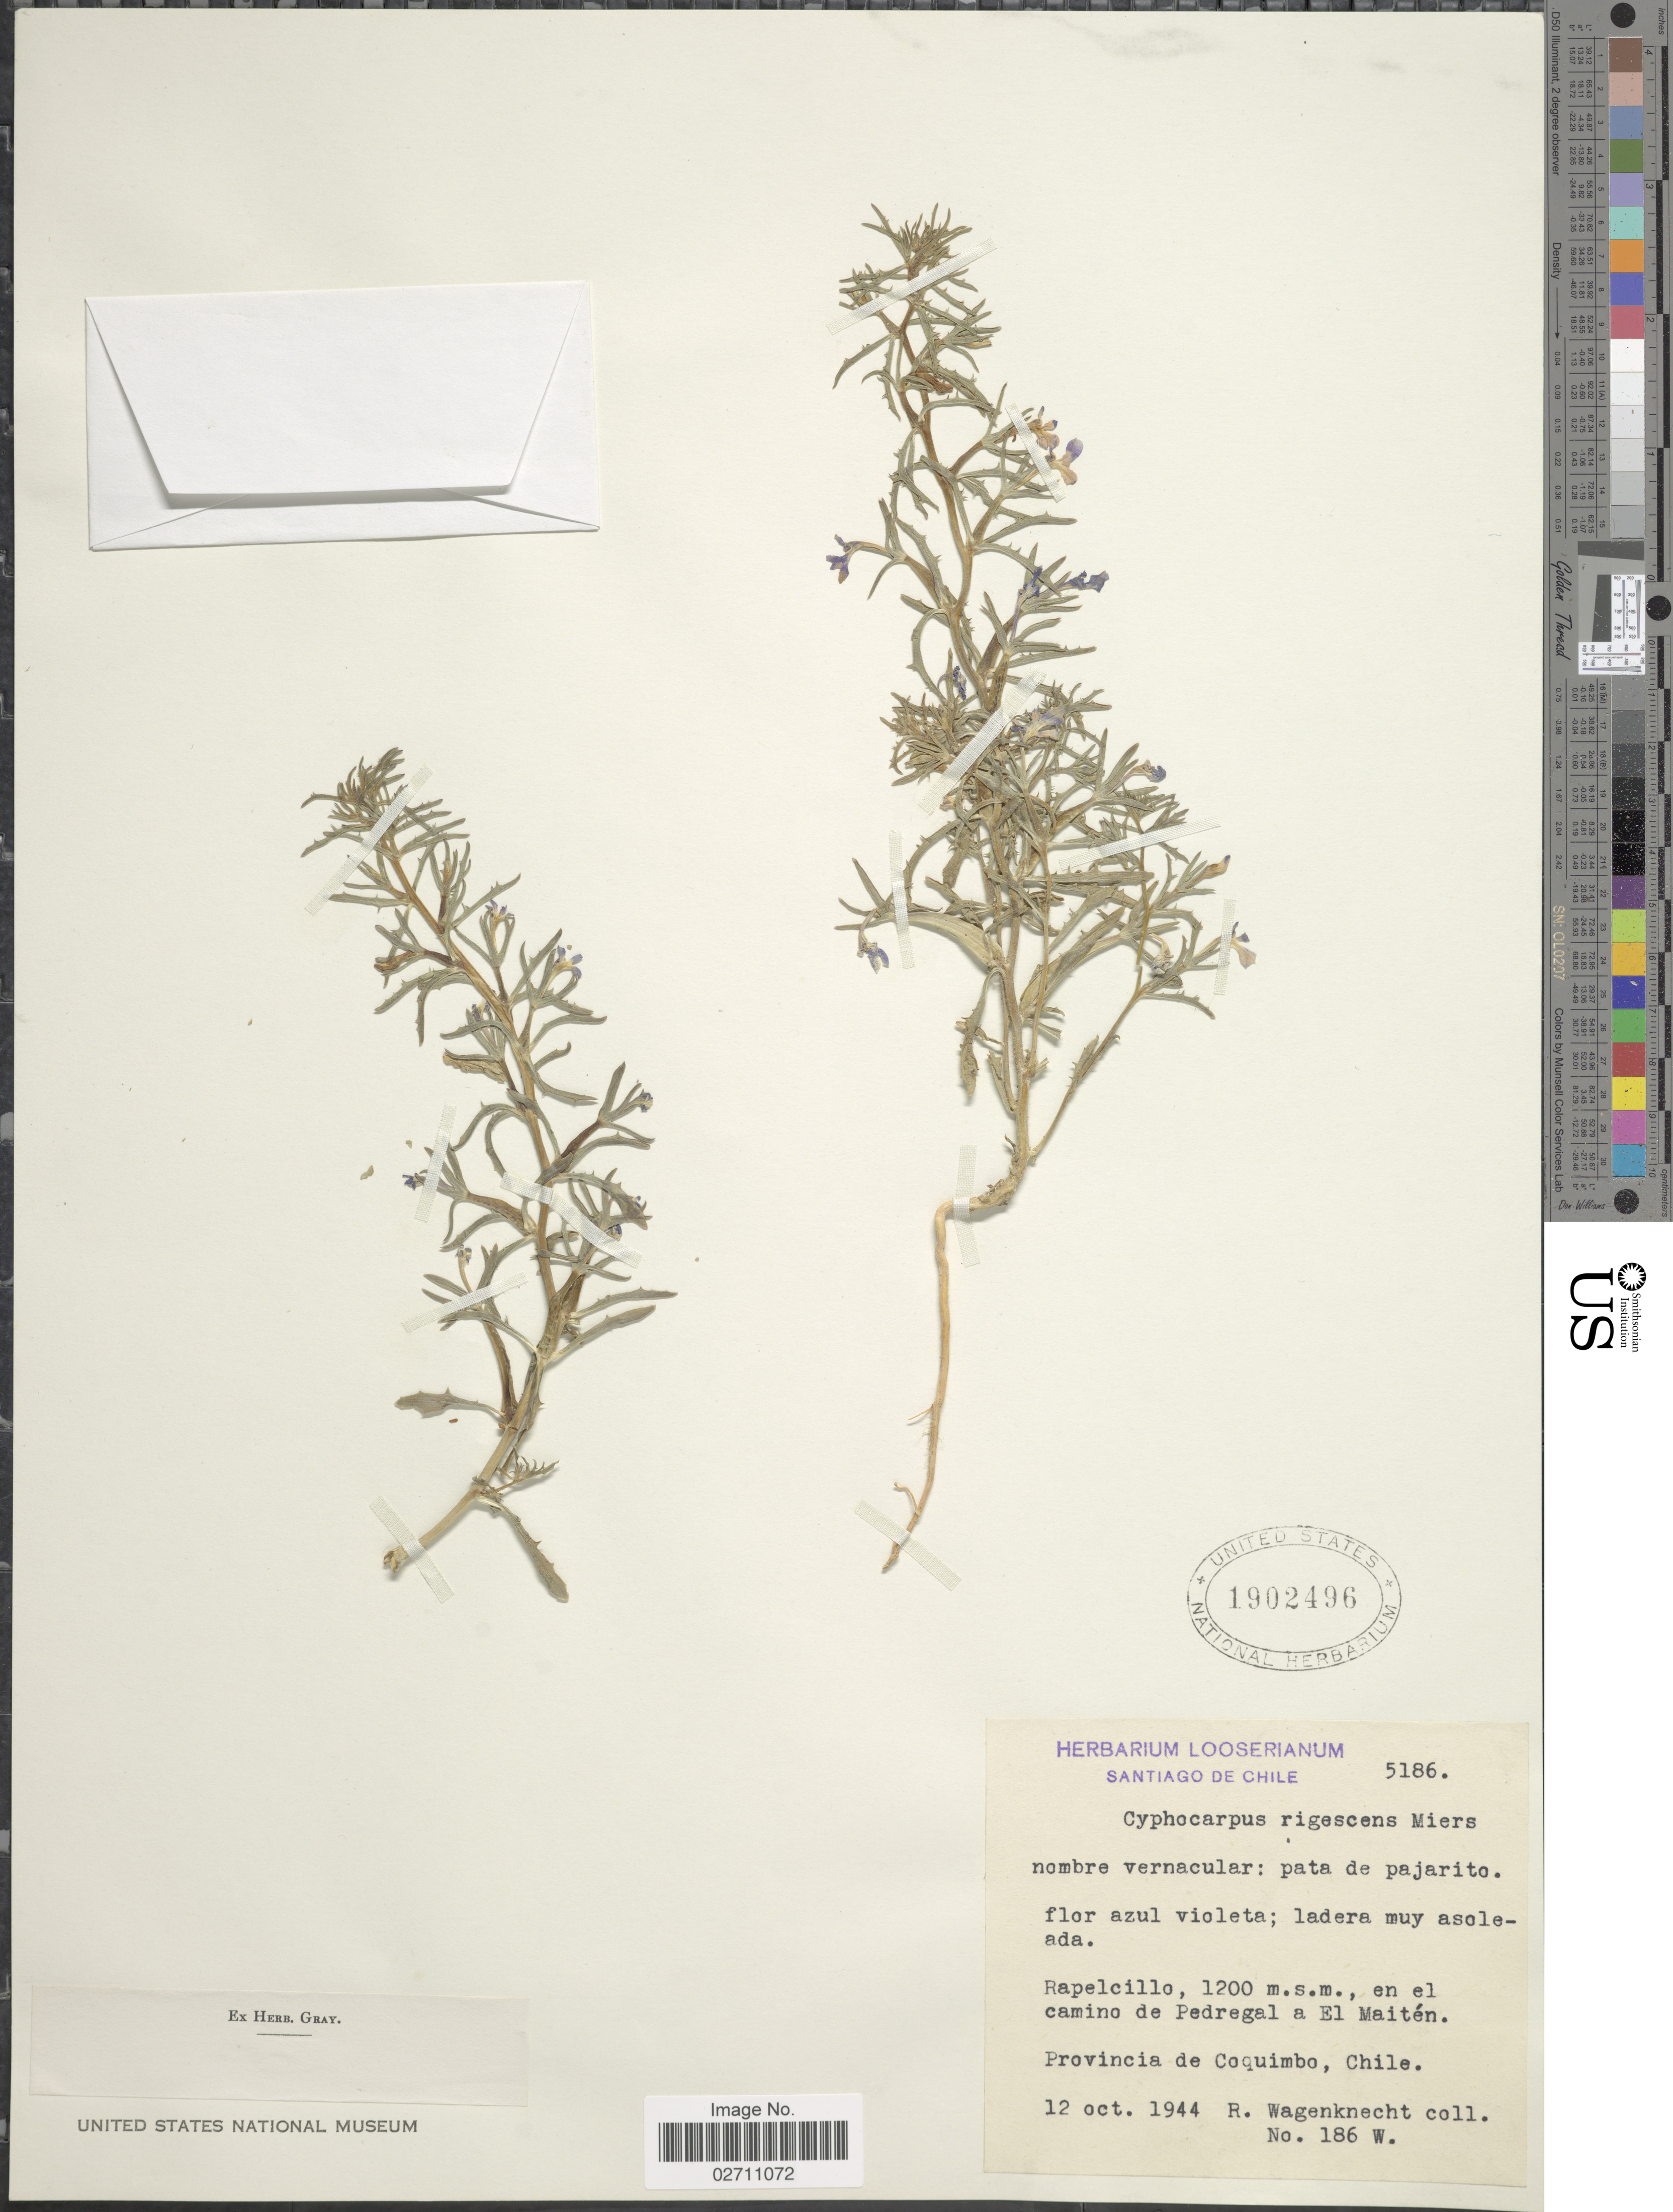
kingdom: Plantae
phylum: Tracheophyta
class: Magnoliopsida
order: Asterales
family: Campanulaceae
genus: Cyphocarpus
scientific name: Cyphocarpus rigescens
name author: Miers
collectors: R. Wagenknecht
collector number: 186 W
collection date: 1944-10-12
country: Chile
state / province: Coquimbo (IV)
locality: Rapelcillo, en el camino de Pedregal a El Maiten, Provincia de Coquimbo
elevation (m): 1200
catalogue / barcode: US 1902496